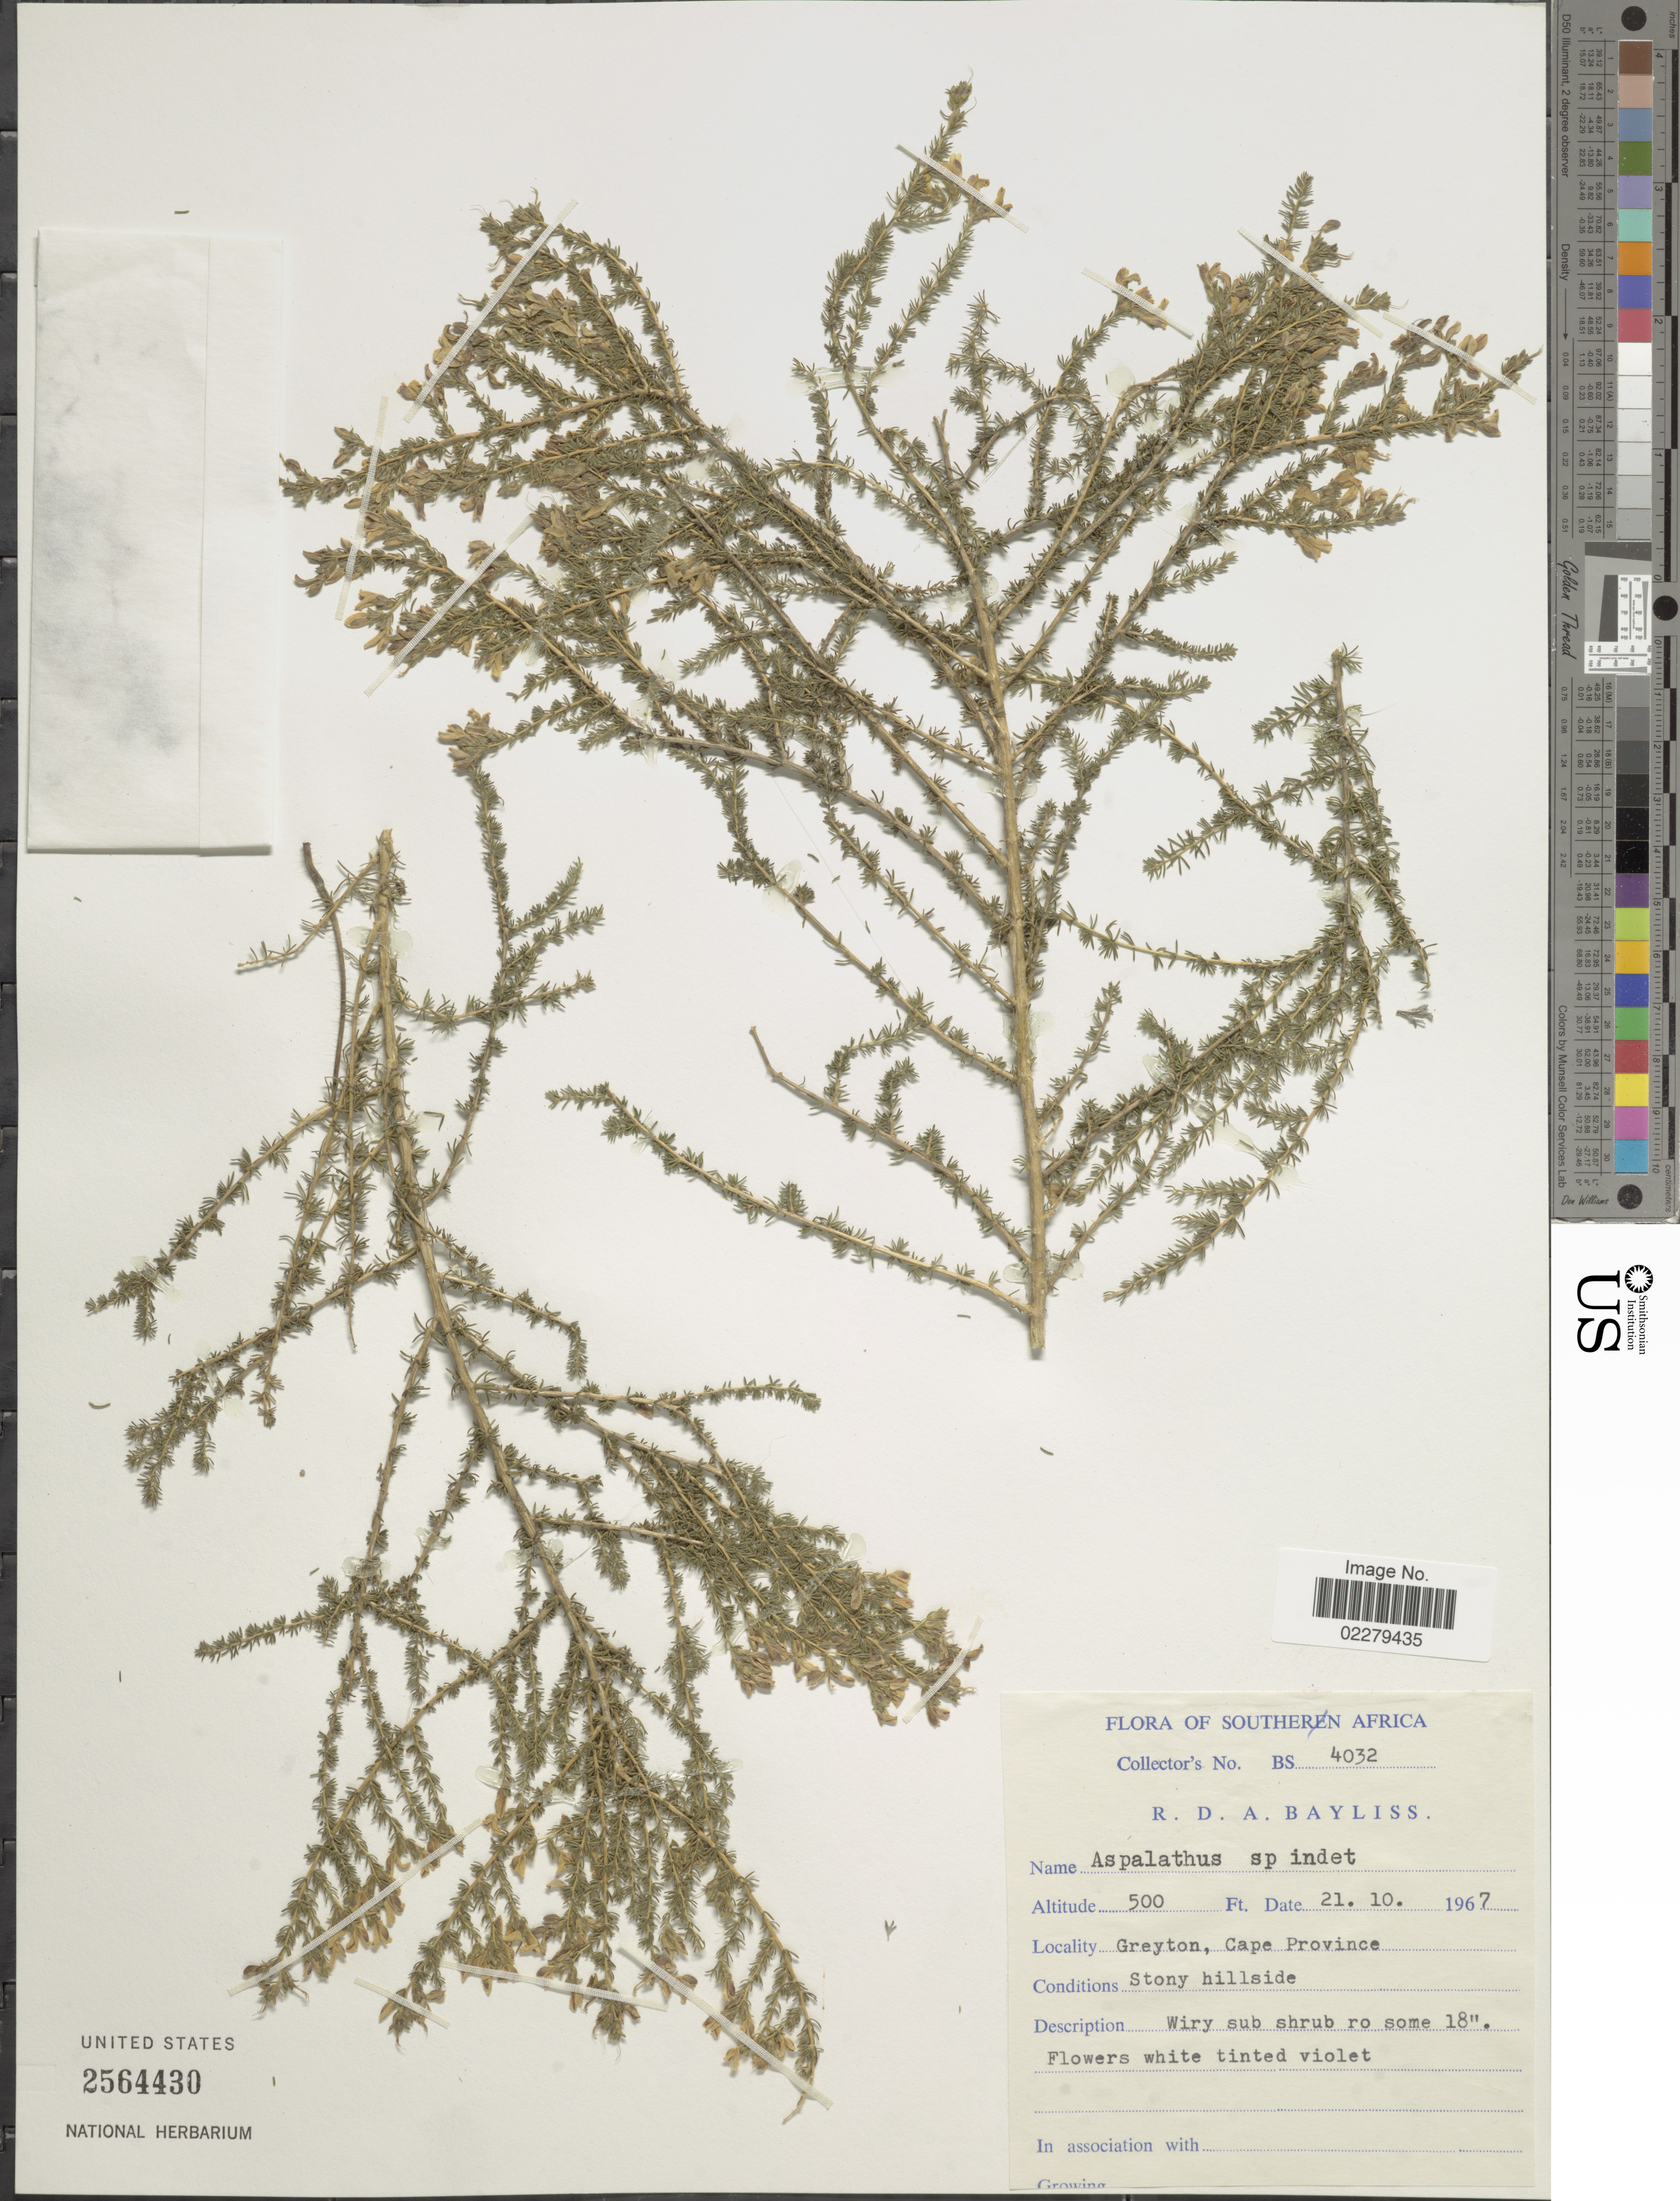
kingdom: Plantae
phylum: Tracheophyta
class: Magnoliopsida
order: Fabales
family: Fabaceae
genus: Aspalathus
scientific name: Aspalathus sp.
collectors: R. Bayliss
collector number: BS4032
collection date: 1967-10-21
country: South Africa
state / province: Western Cape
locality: Southern Africa. Greyton, Cape Province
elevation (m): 152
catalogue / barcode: US 2564430